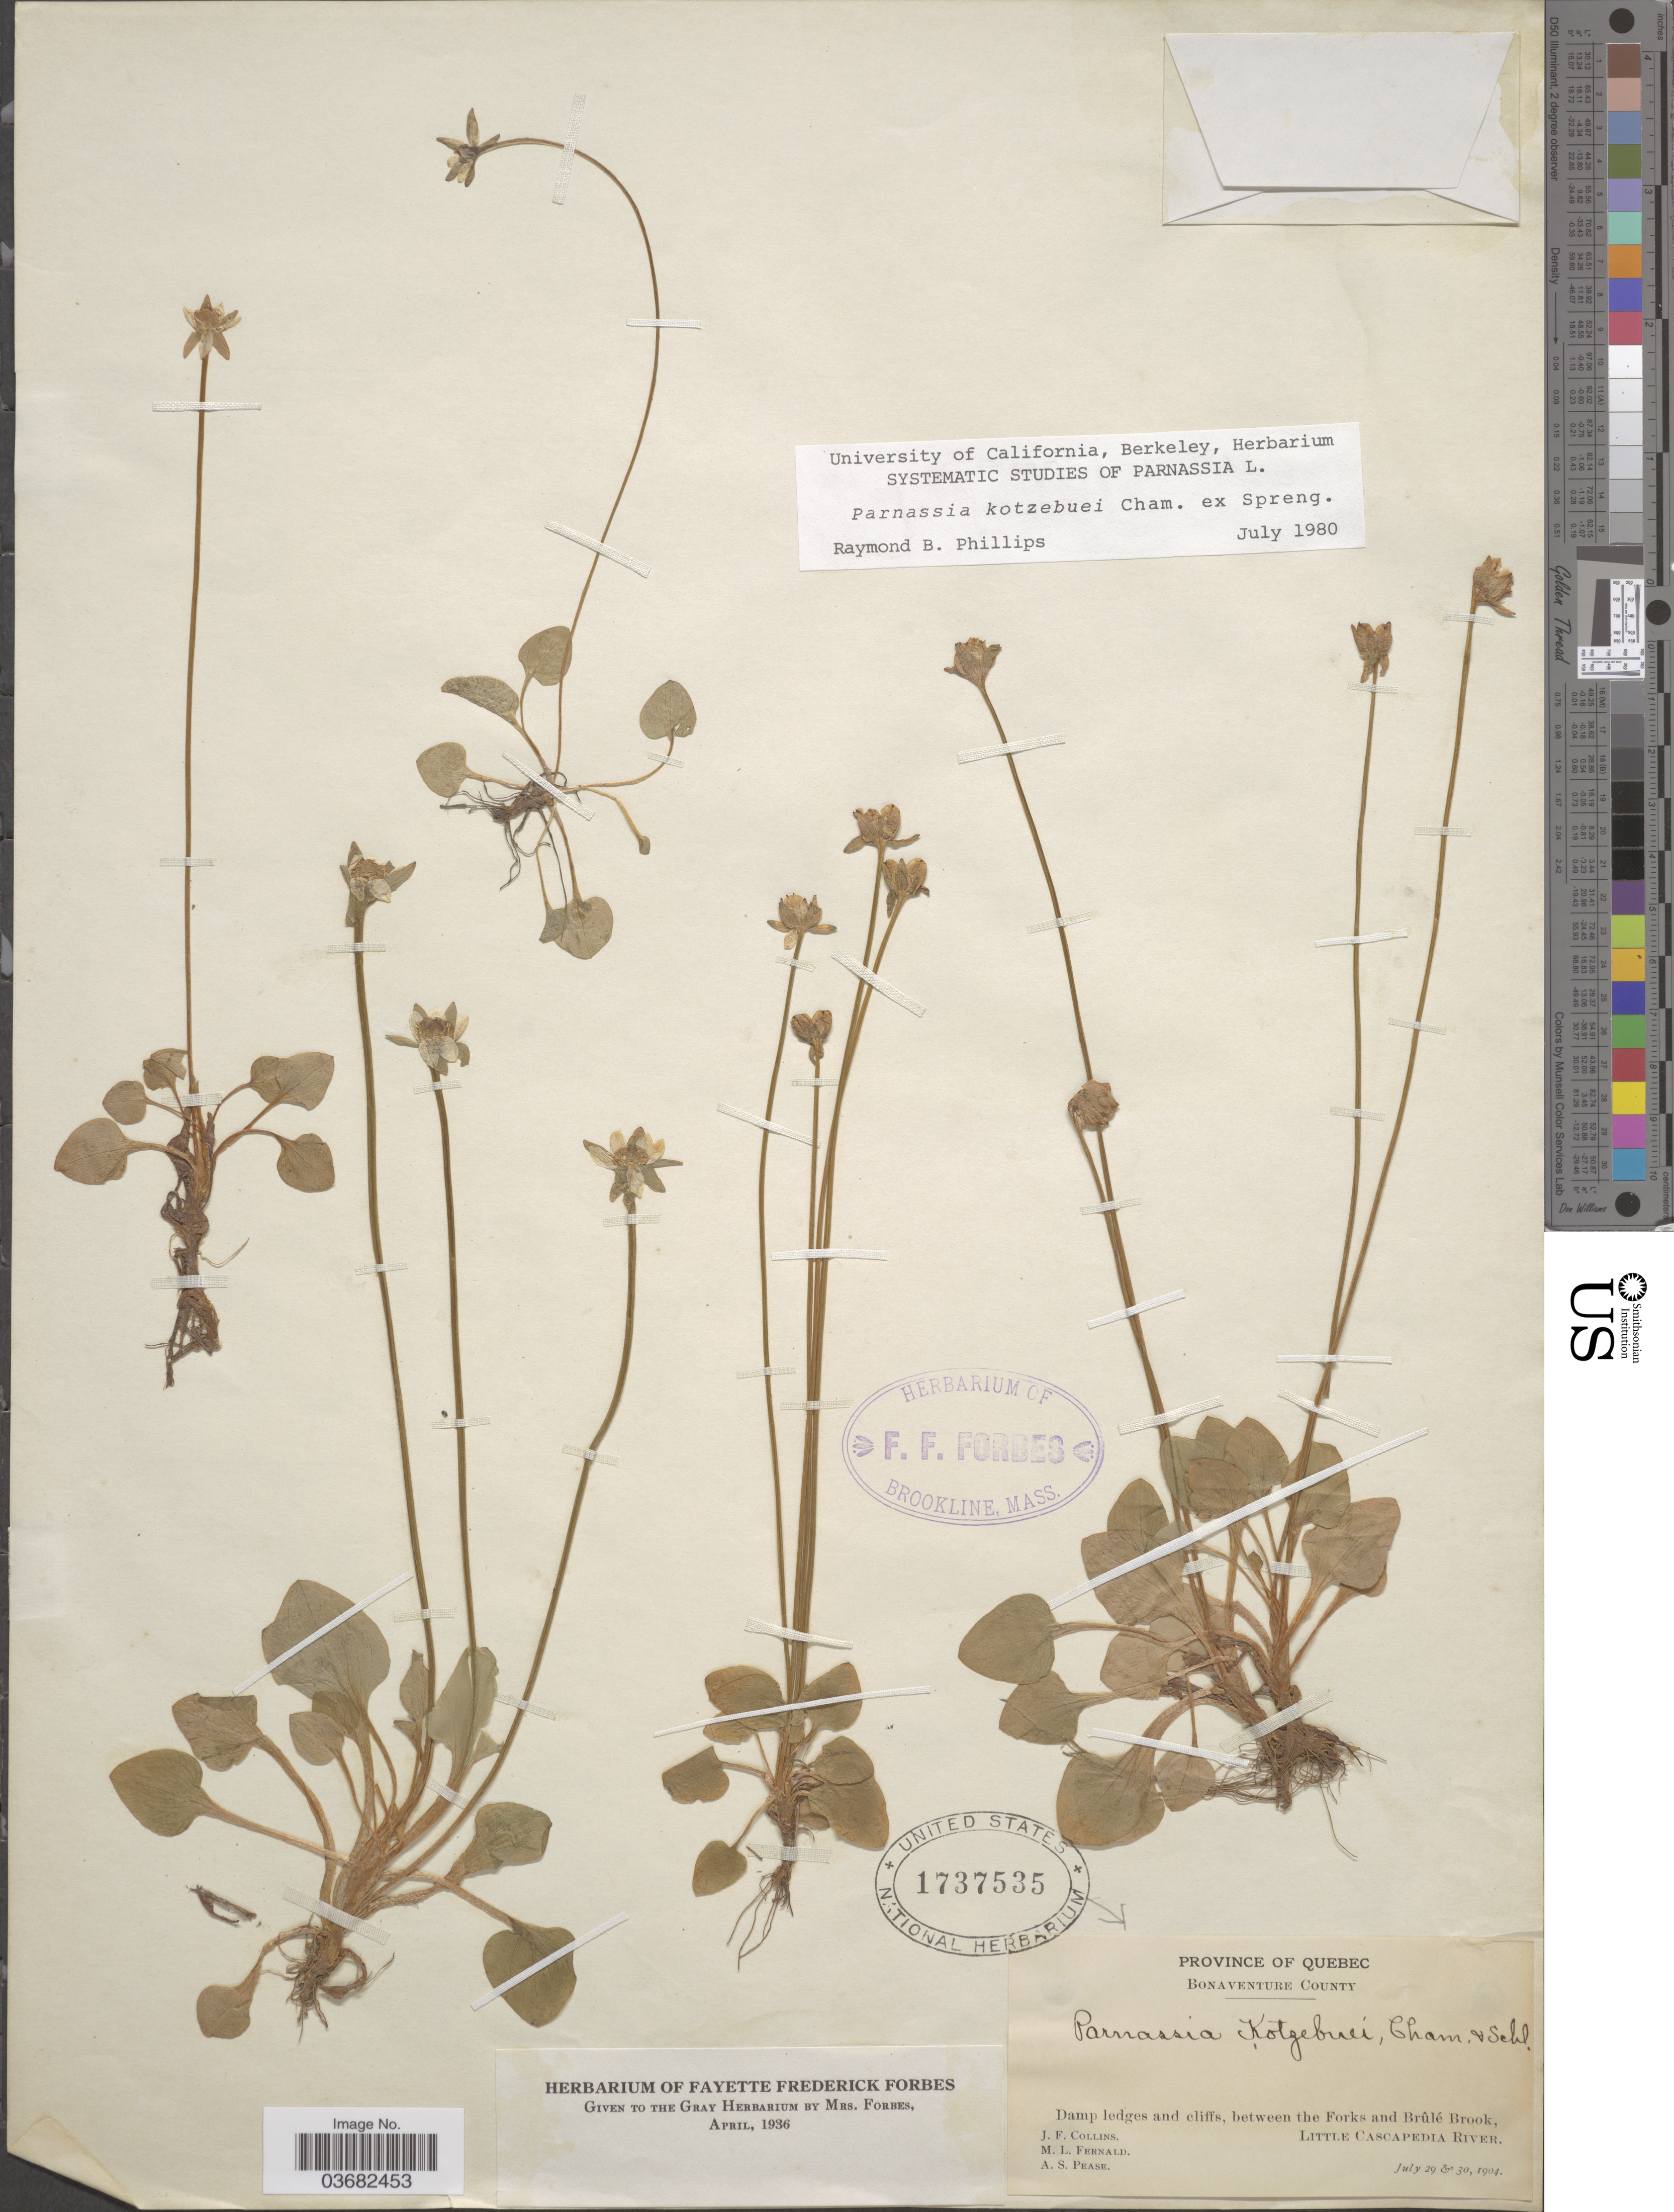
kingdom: Plantae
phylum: Tracheophyta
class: Magnoliopsida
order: Celastrales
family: Parnassiaceae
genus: Parnassia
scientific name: Parnassia kotzebuei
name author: Cham. ex Spreng.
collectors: J. Collins, M. L. Fernald & A. S. Pease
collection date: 1904-07-29/1904-07-30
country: Canada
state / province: Quebec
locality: Bonaventure County. Damp ledges and cliffs, between the Forks and Brûlé Brook, Little Cascapedia River.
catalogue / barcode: US 1737535